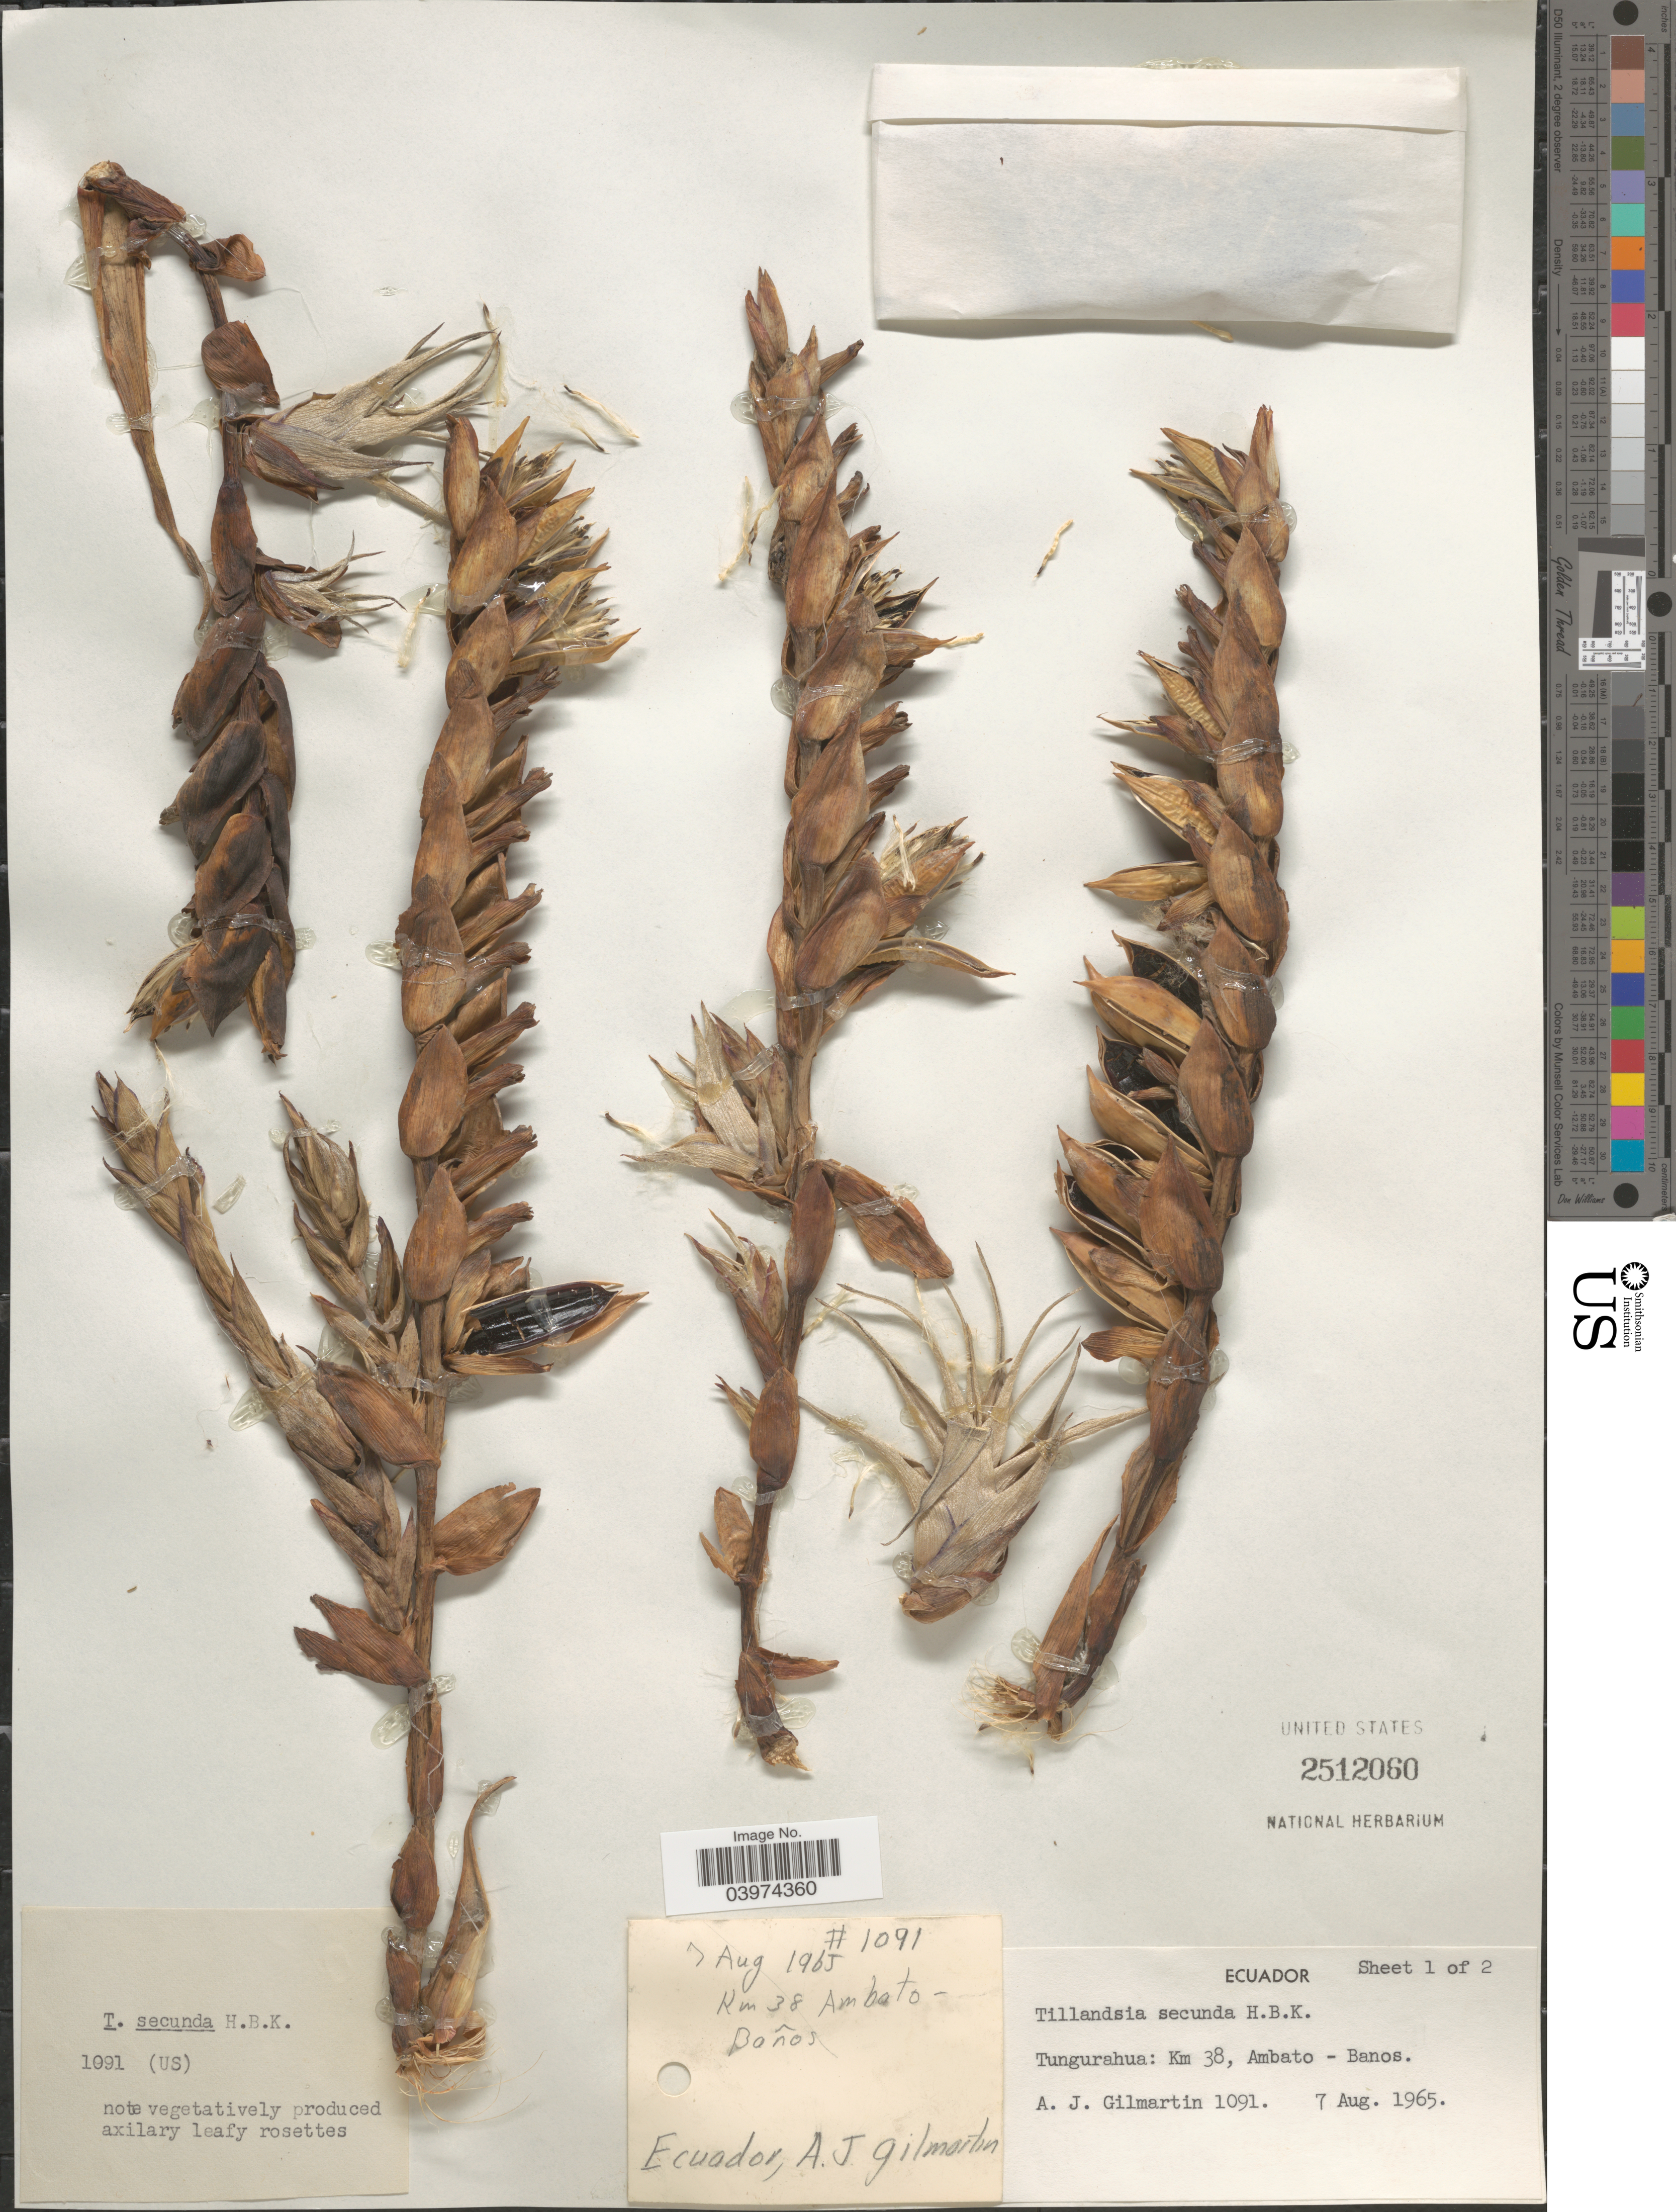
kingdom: Plantae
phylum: Tracheophyta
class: Liliopsida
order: Poales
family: Bromeliaceae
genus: Tillandsia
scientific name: Tillandsia secunda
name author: Kunth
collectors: A. J. Gilmartin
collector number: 1091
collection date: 1965-08-07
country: Ecuador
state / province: Tungurahua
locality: Km 38, Ambato - Banos. Barranco. Km 38 Ambato - Baños.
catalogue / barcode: US 2512060